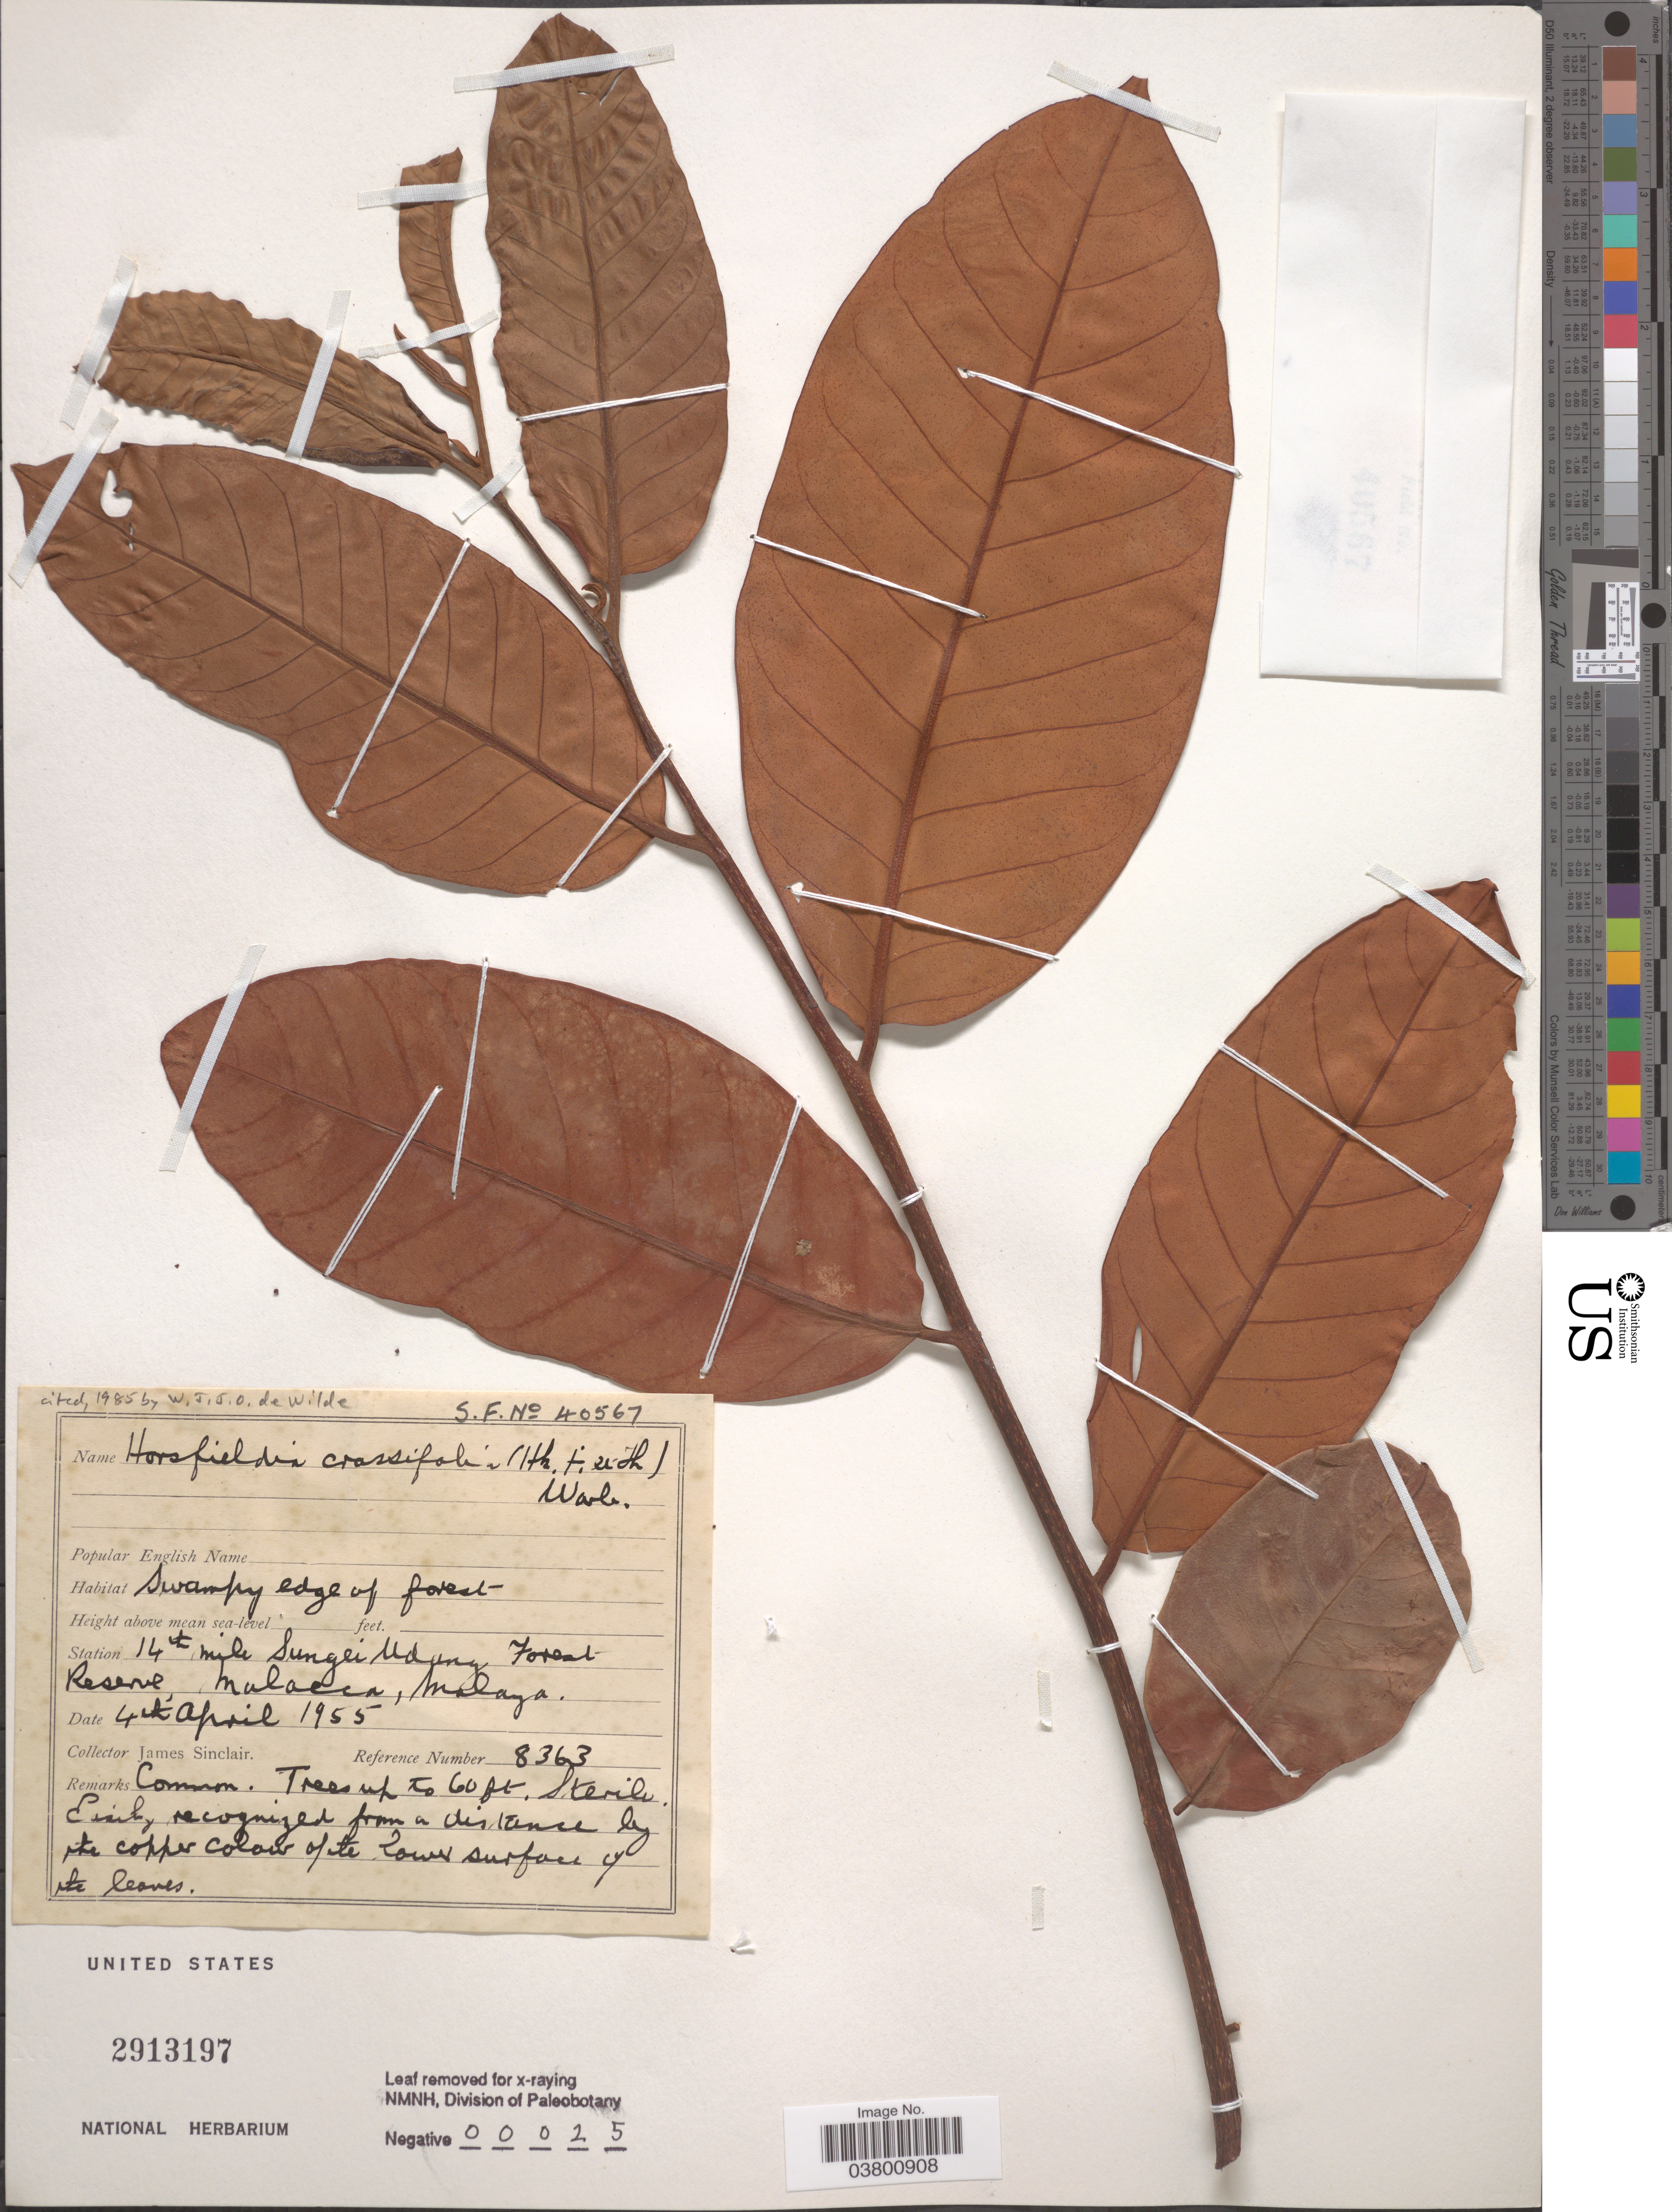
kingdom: Plantae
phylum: Tracheophyta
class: Magnoliopsida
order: Magnoliales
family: Myristicaceae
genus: Horsfieldia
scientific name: Horsfieldia crassifolia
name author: (Hook. f. & Thomson) Warb.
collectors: J. Sinclair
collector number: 8363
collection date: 1955-04-04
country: Malaysia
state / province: Melaka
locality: Station 14th mile Sungei Udung, Forest Reserve, Malacca, Malaya.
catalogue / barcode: US 2913197